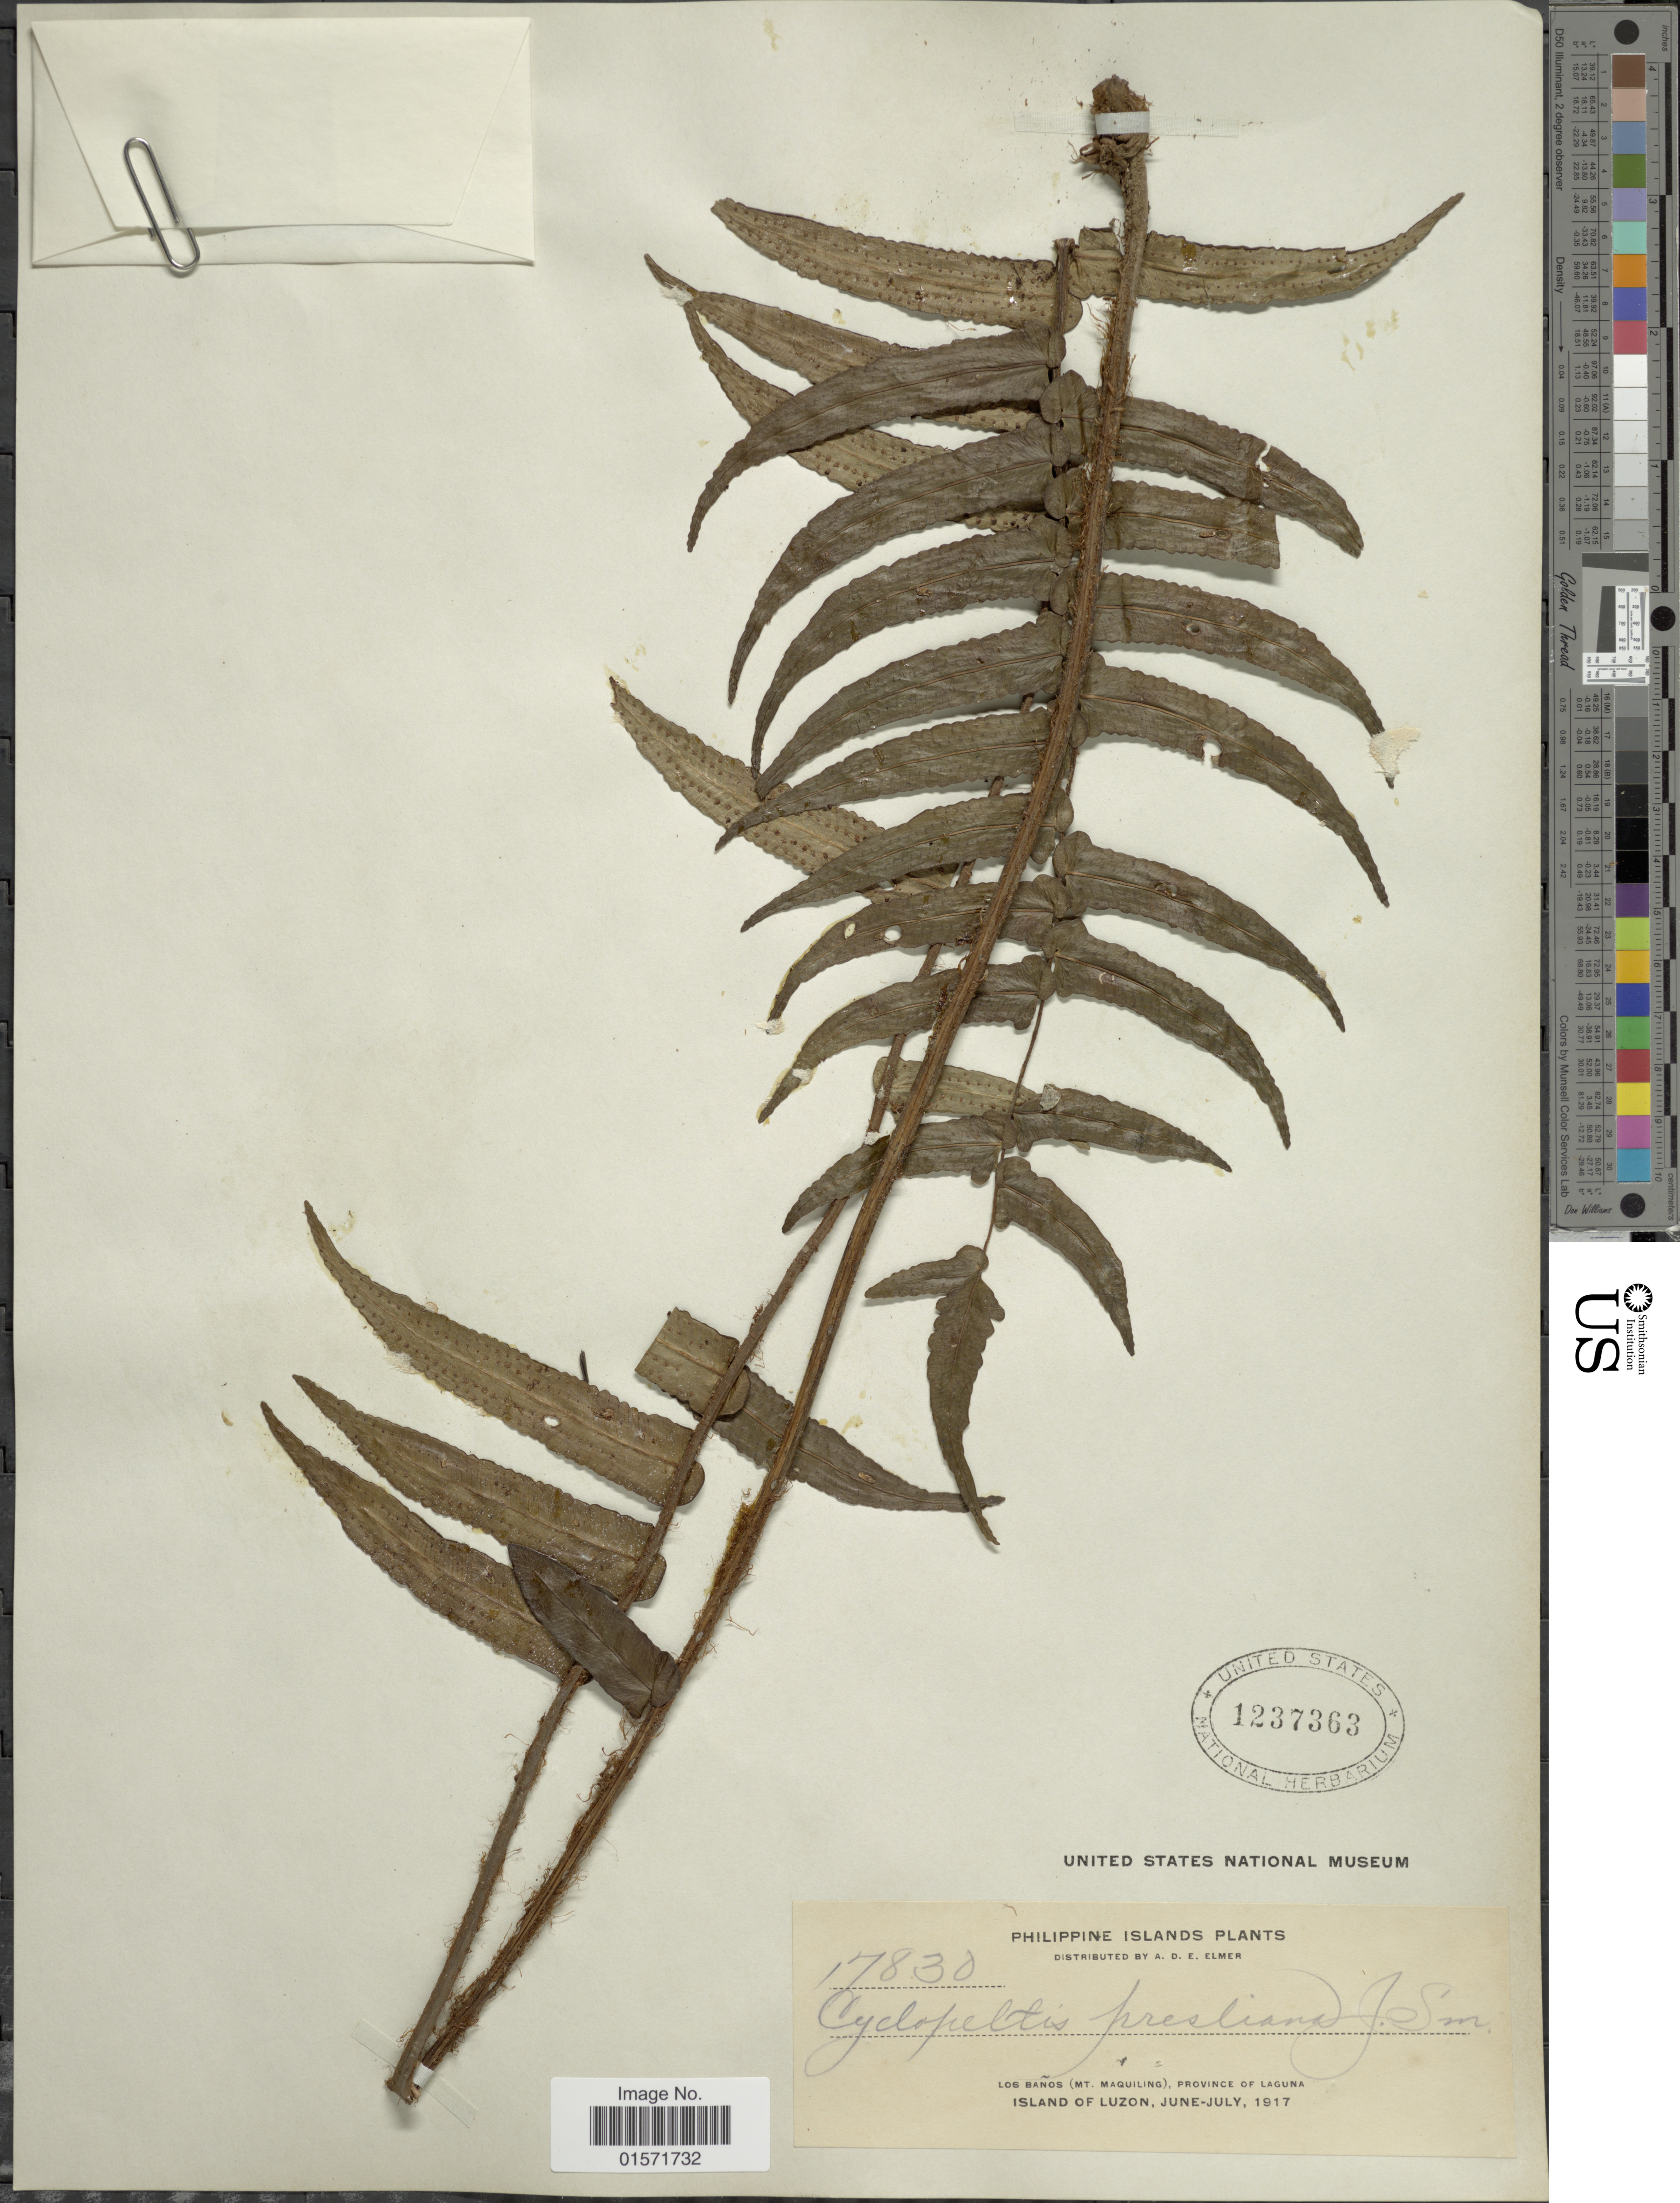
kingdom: Plantae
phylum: Tracheophyta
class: Polypodiopsida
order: Polypodiales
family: Lomariopsidaceae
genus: Cyclopeltis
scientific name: Cyclopeltis presliana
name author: (Mett.) Berkeley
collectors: A. D. E. Elmer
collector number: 17830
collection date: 1917-06/1917-07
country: Philippines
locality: Los Banos (Mt. Maquiling), Province of Laguna. Island of Luzon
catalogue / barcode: US 1237363